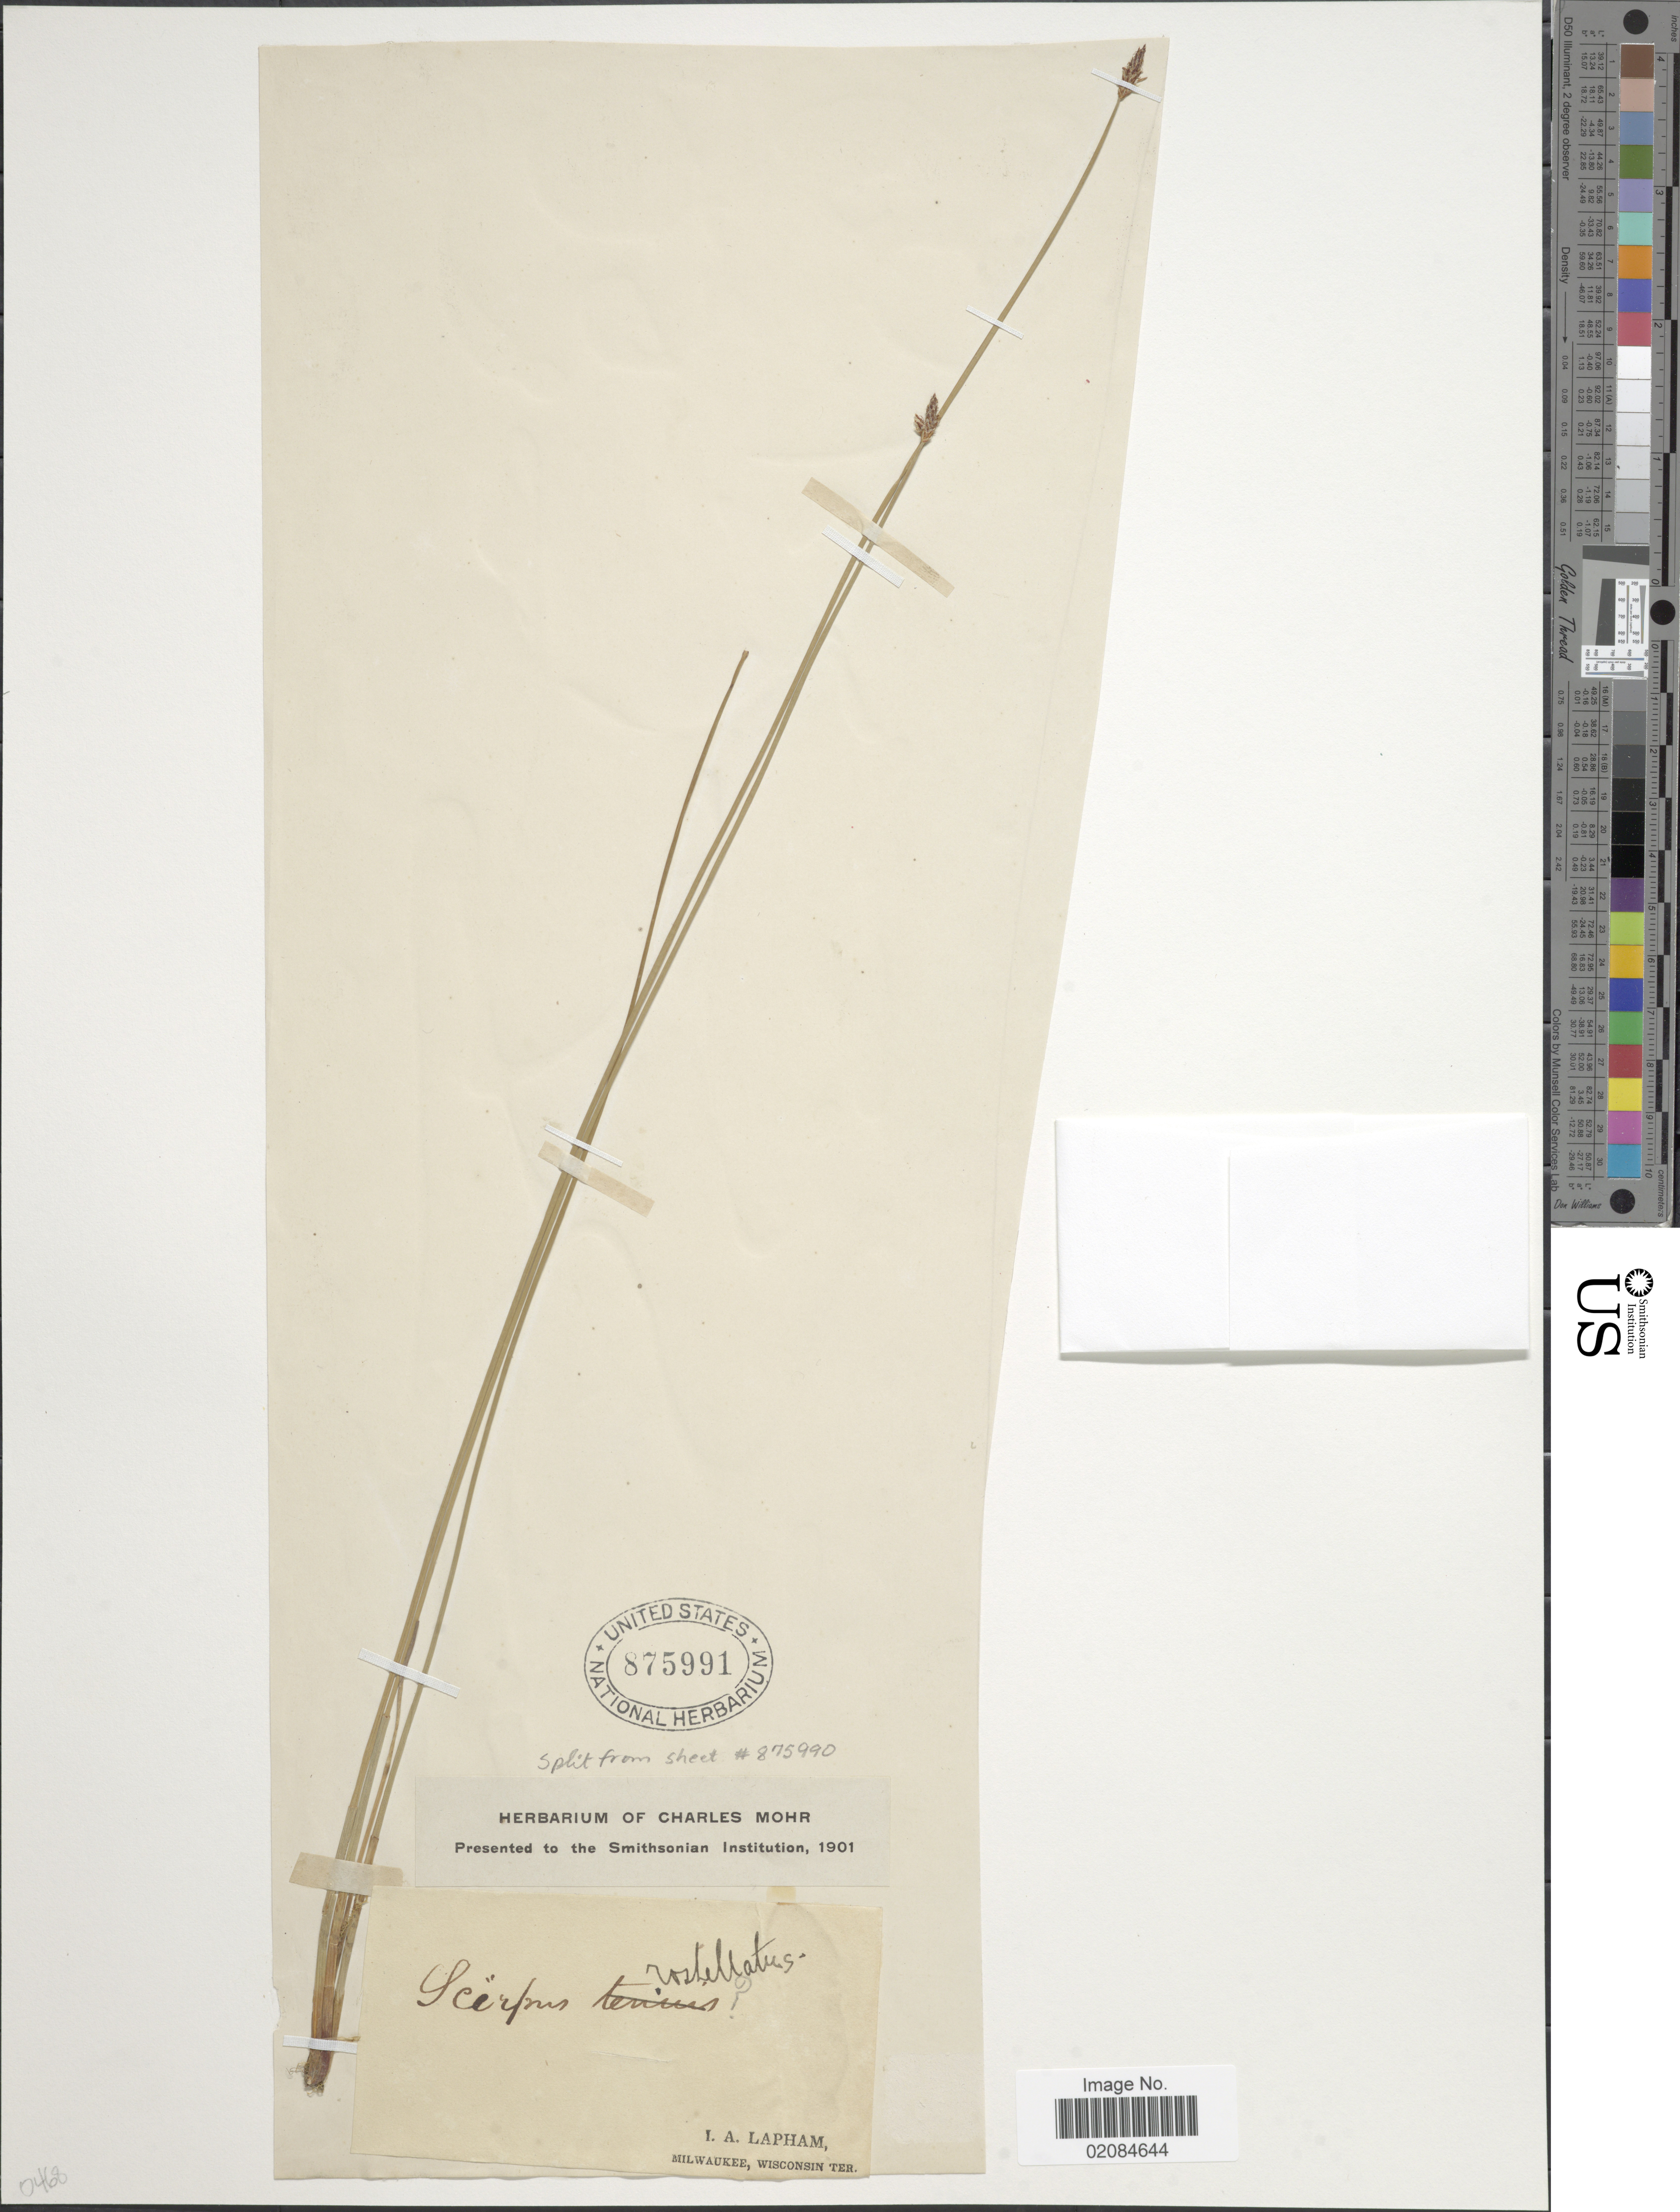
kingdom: Plantae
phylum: Tracheophyta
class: Liliopsida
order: Poales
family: Cyperaceae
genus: Eleocharis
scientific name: Eleocharis rostellata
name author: (Torr.) Torr.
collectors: I. Lapham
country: United States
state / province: Wisconsin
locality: Milwaukee, Wisconsin Ter.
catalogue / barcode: US 875991